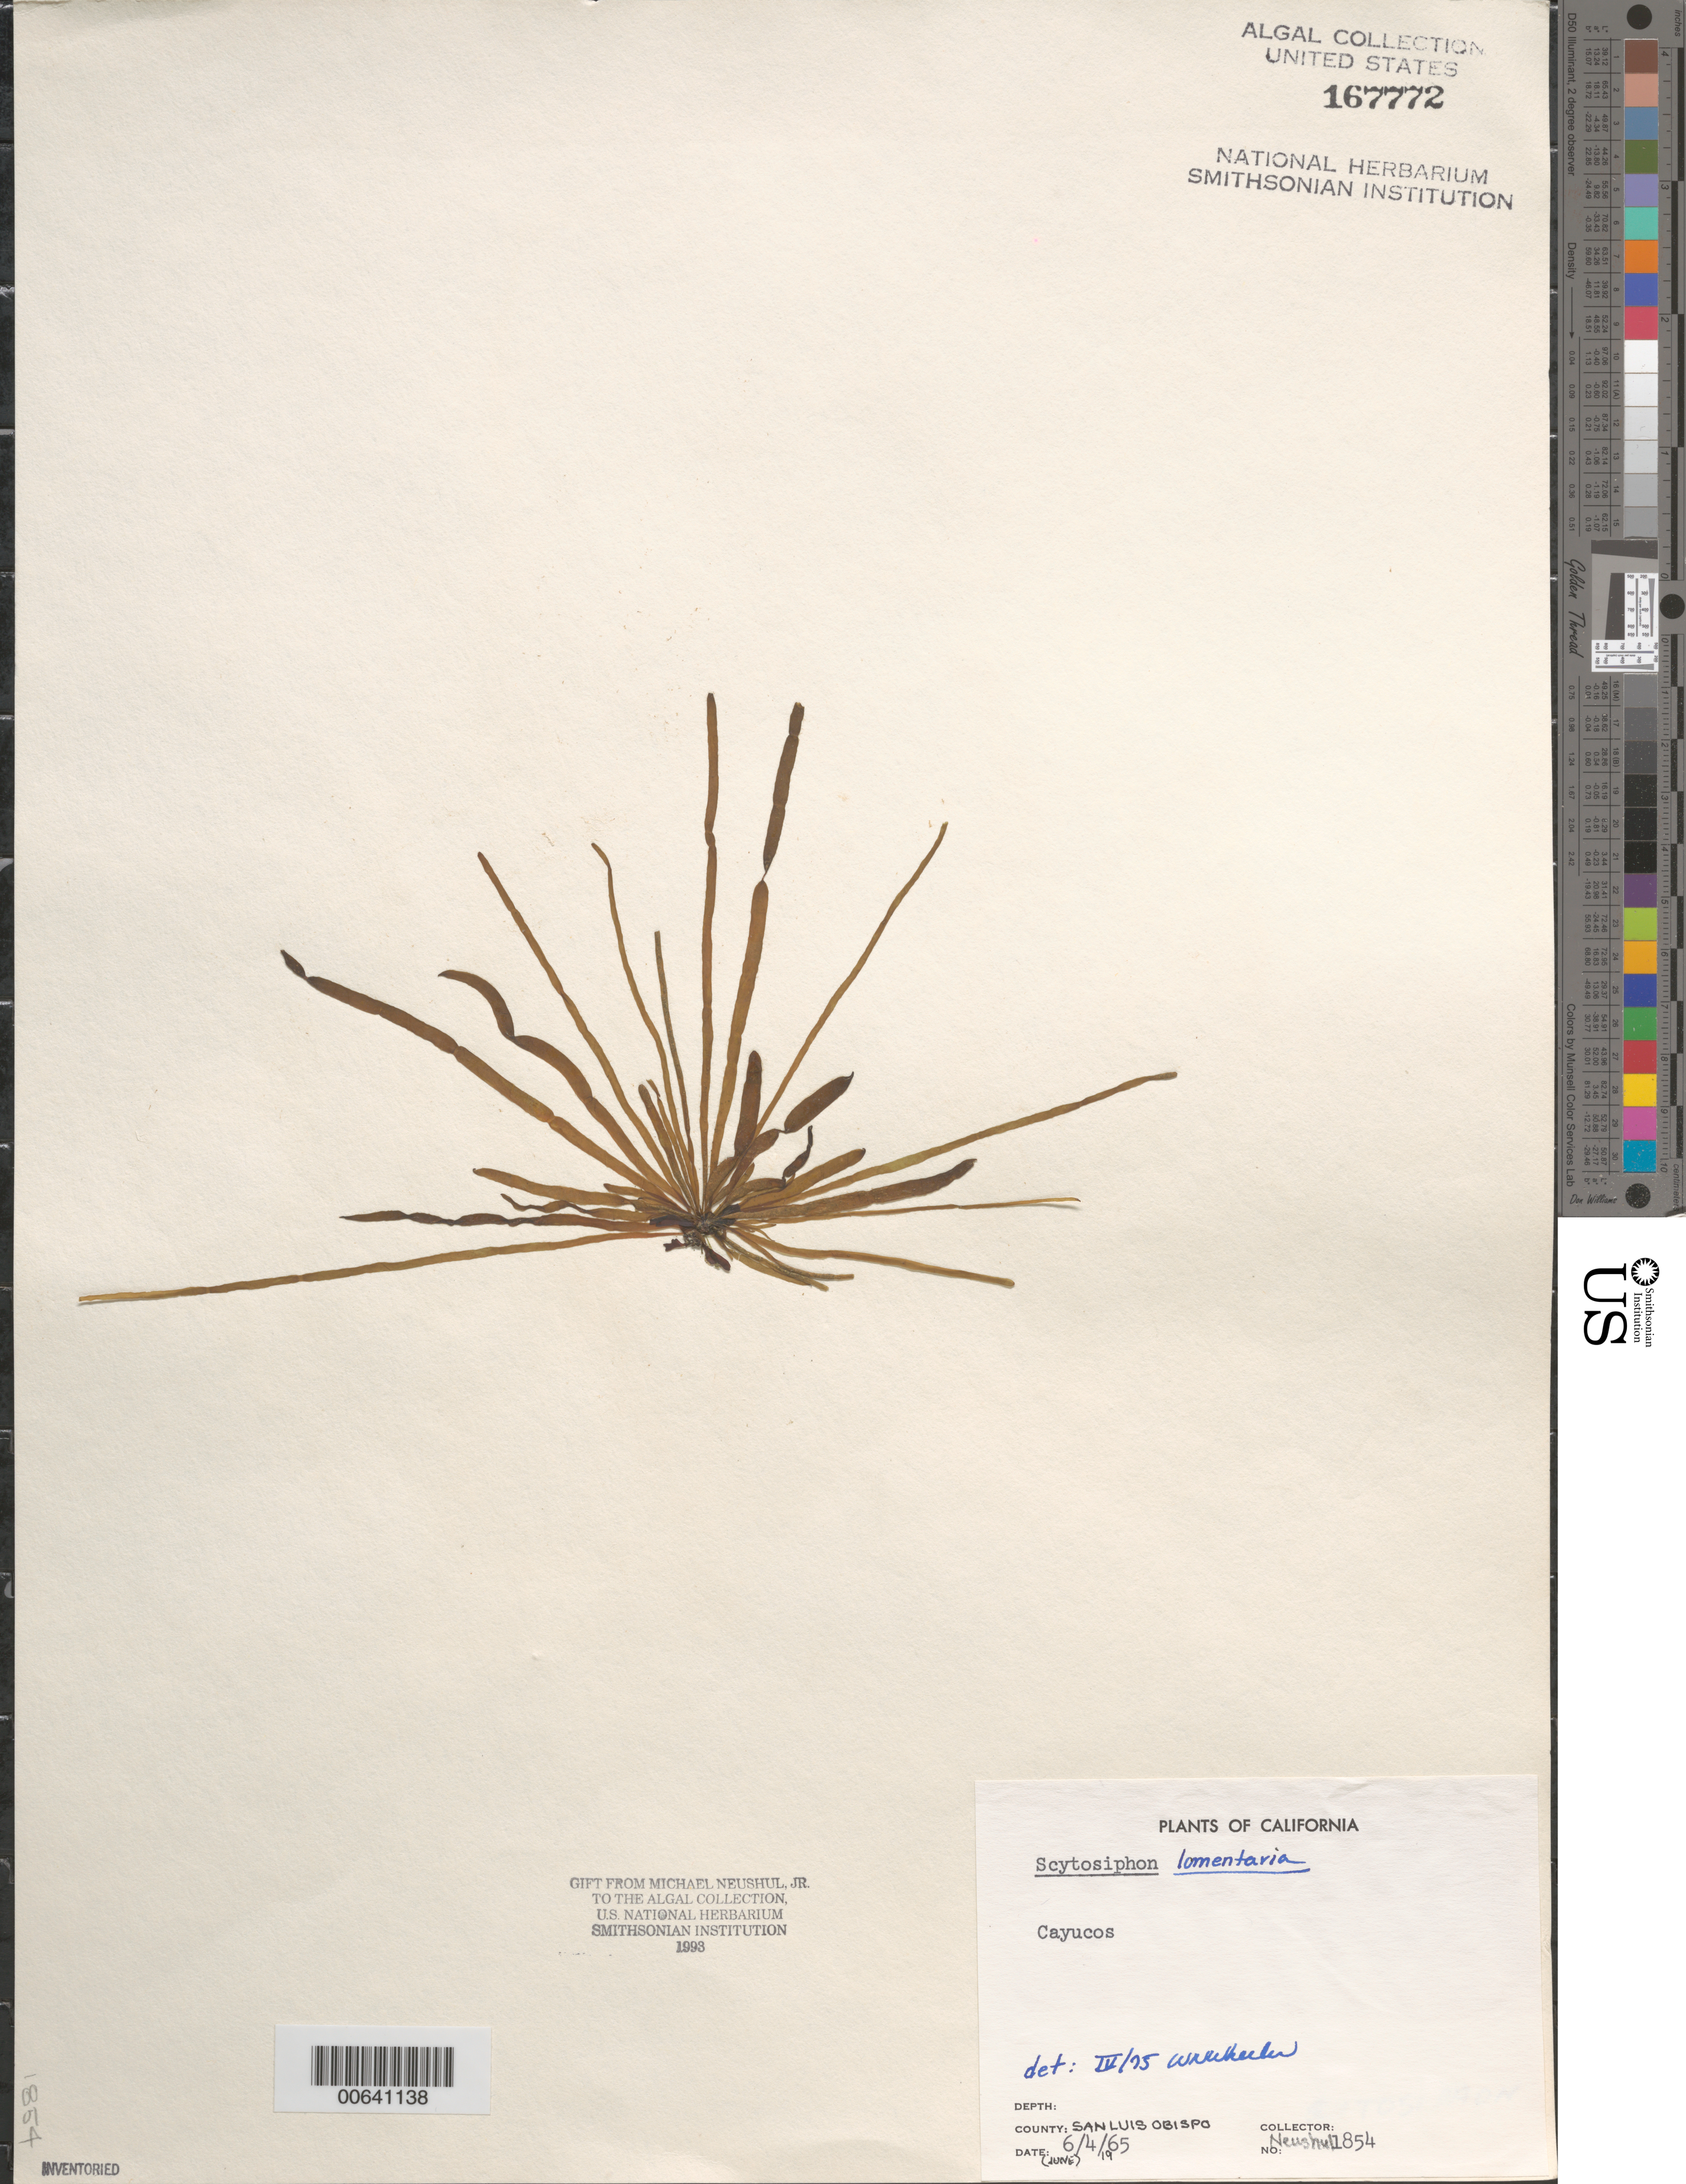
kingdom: Chromista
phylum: Ochrophyta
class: Phaeophyceae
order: Scytosiphonales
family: Scytosiphonaceae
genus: Scytosiphon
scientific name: Scytosiphon lomentaria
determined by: Wheeler, W. N.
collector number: Neushul 1854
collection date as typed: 04 Jun 1965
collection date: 1965-06-04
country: United States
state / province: California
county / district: San Luis Obispo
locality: Cayucos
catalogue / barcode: US 167772